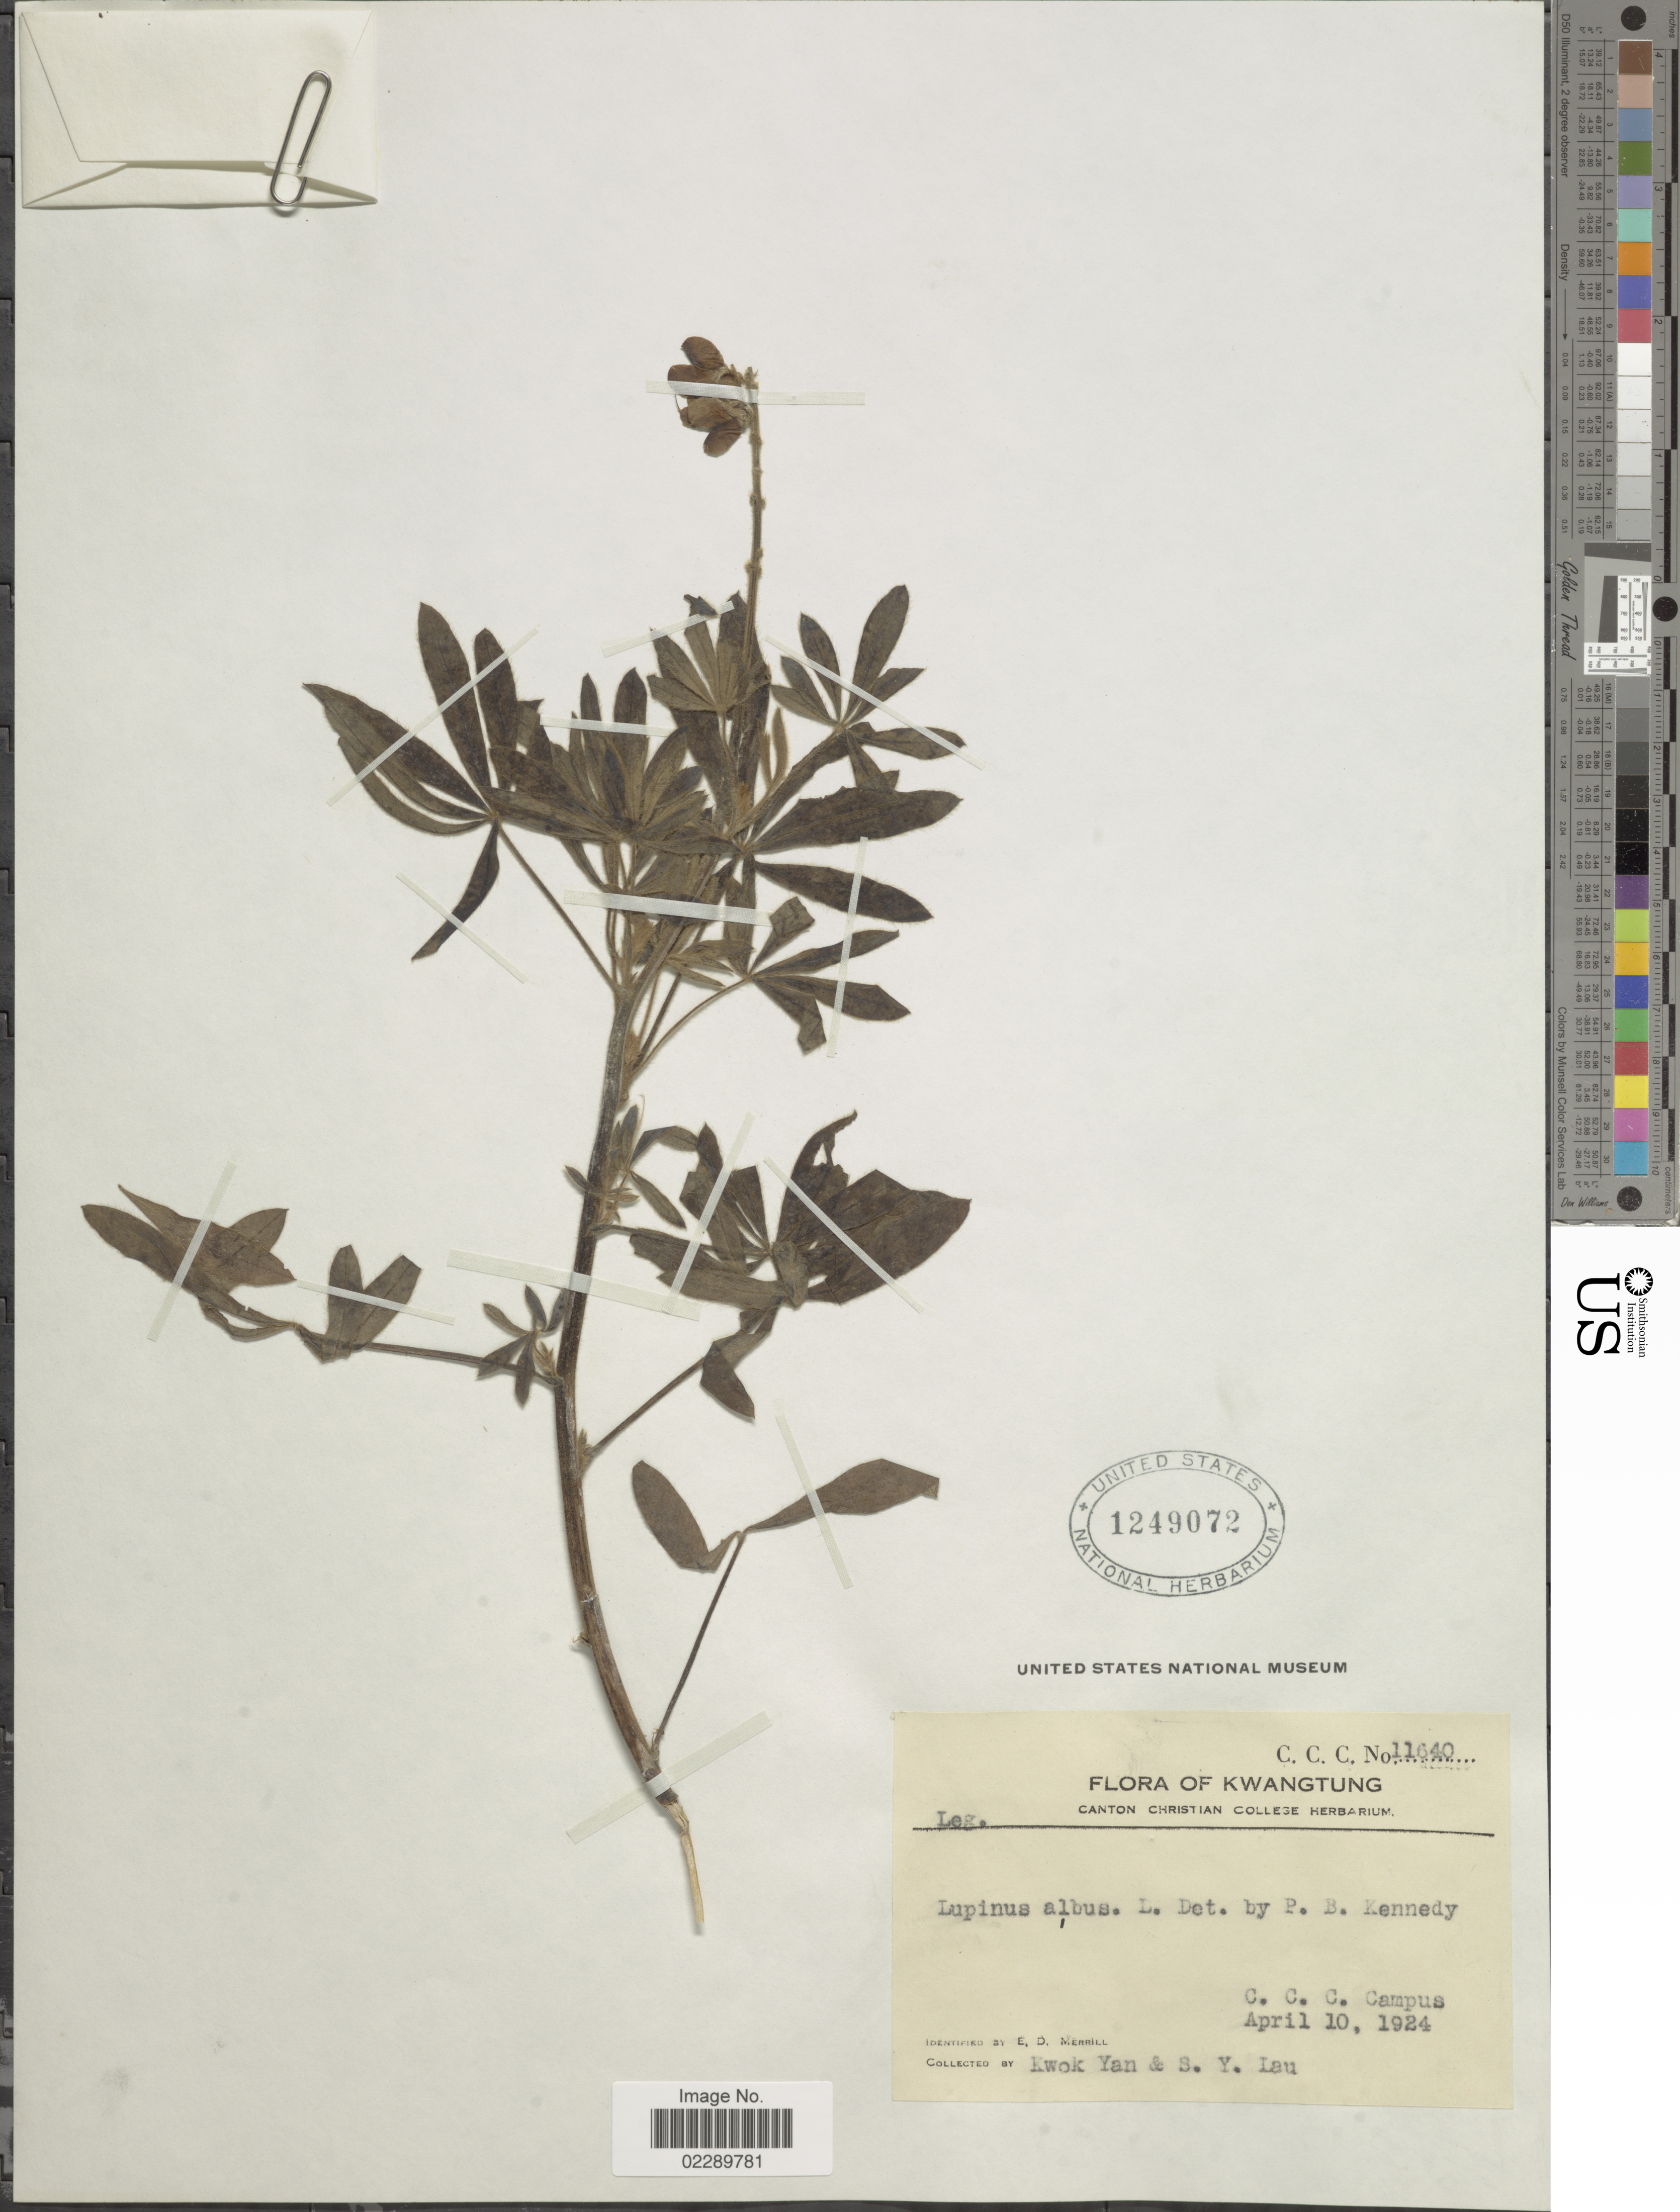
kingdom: Plantae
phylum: Tracheophyta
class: Magnoliopsida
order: Fabales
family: Fabaceae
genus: Lupinus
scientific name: Lupinus albus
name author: L.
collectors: K. Yan & S. Y. Lau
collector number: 11640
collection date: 1924-04-10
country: China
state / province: Guangdong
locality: Kwangtung. C.C.C. Campus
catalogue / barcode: US 1249072